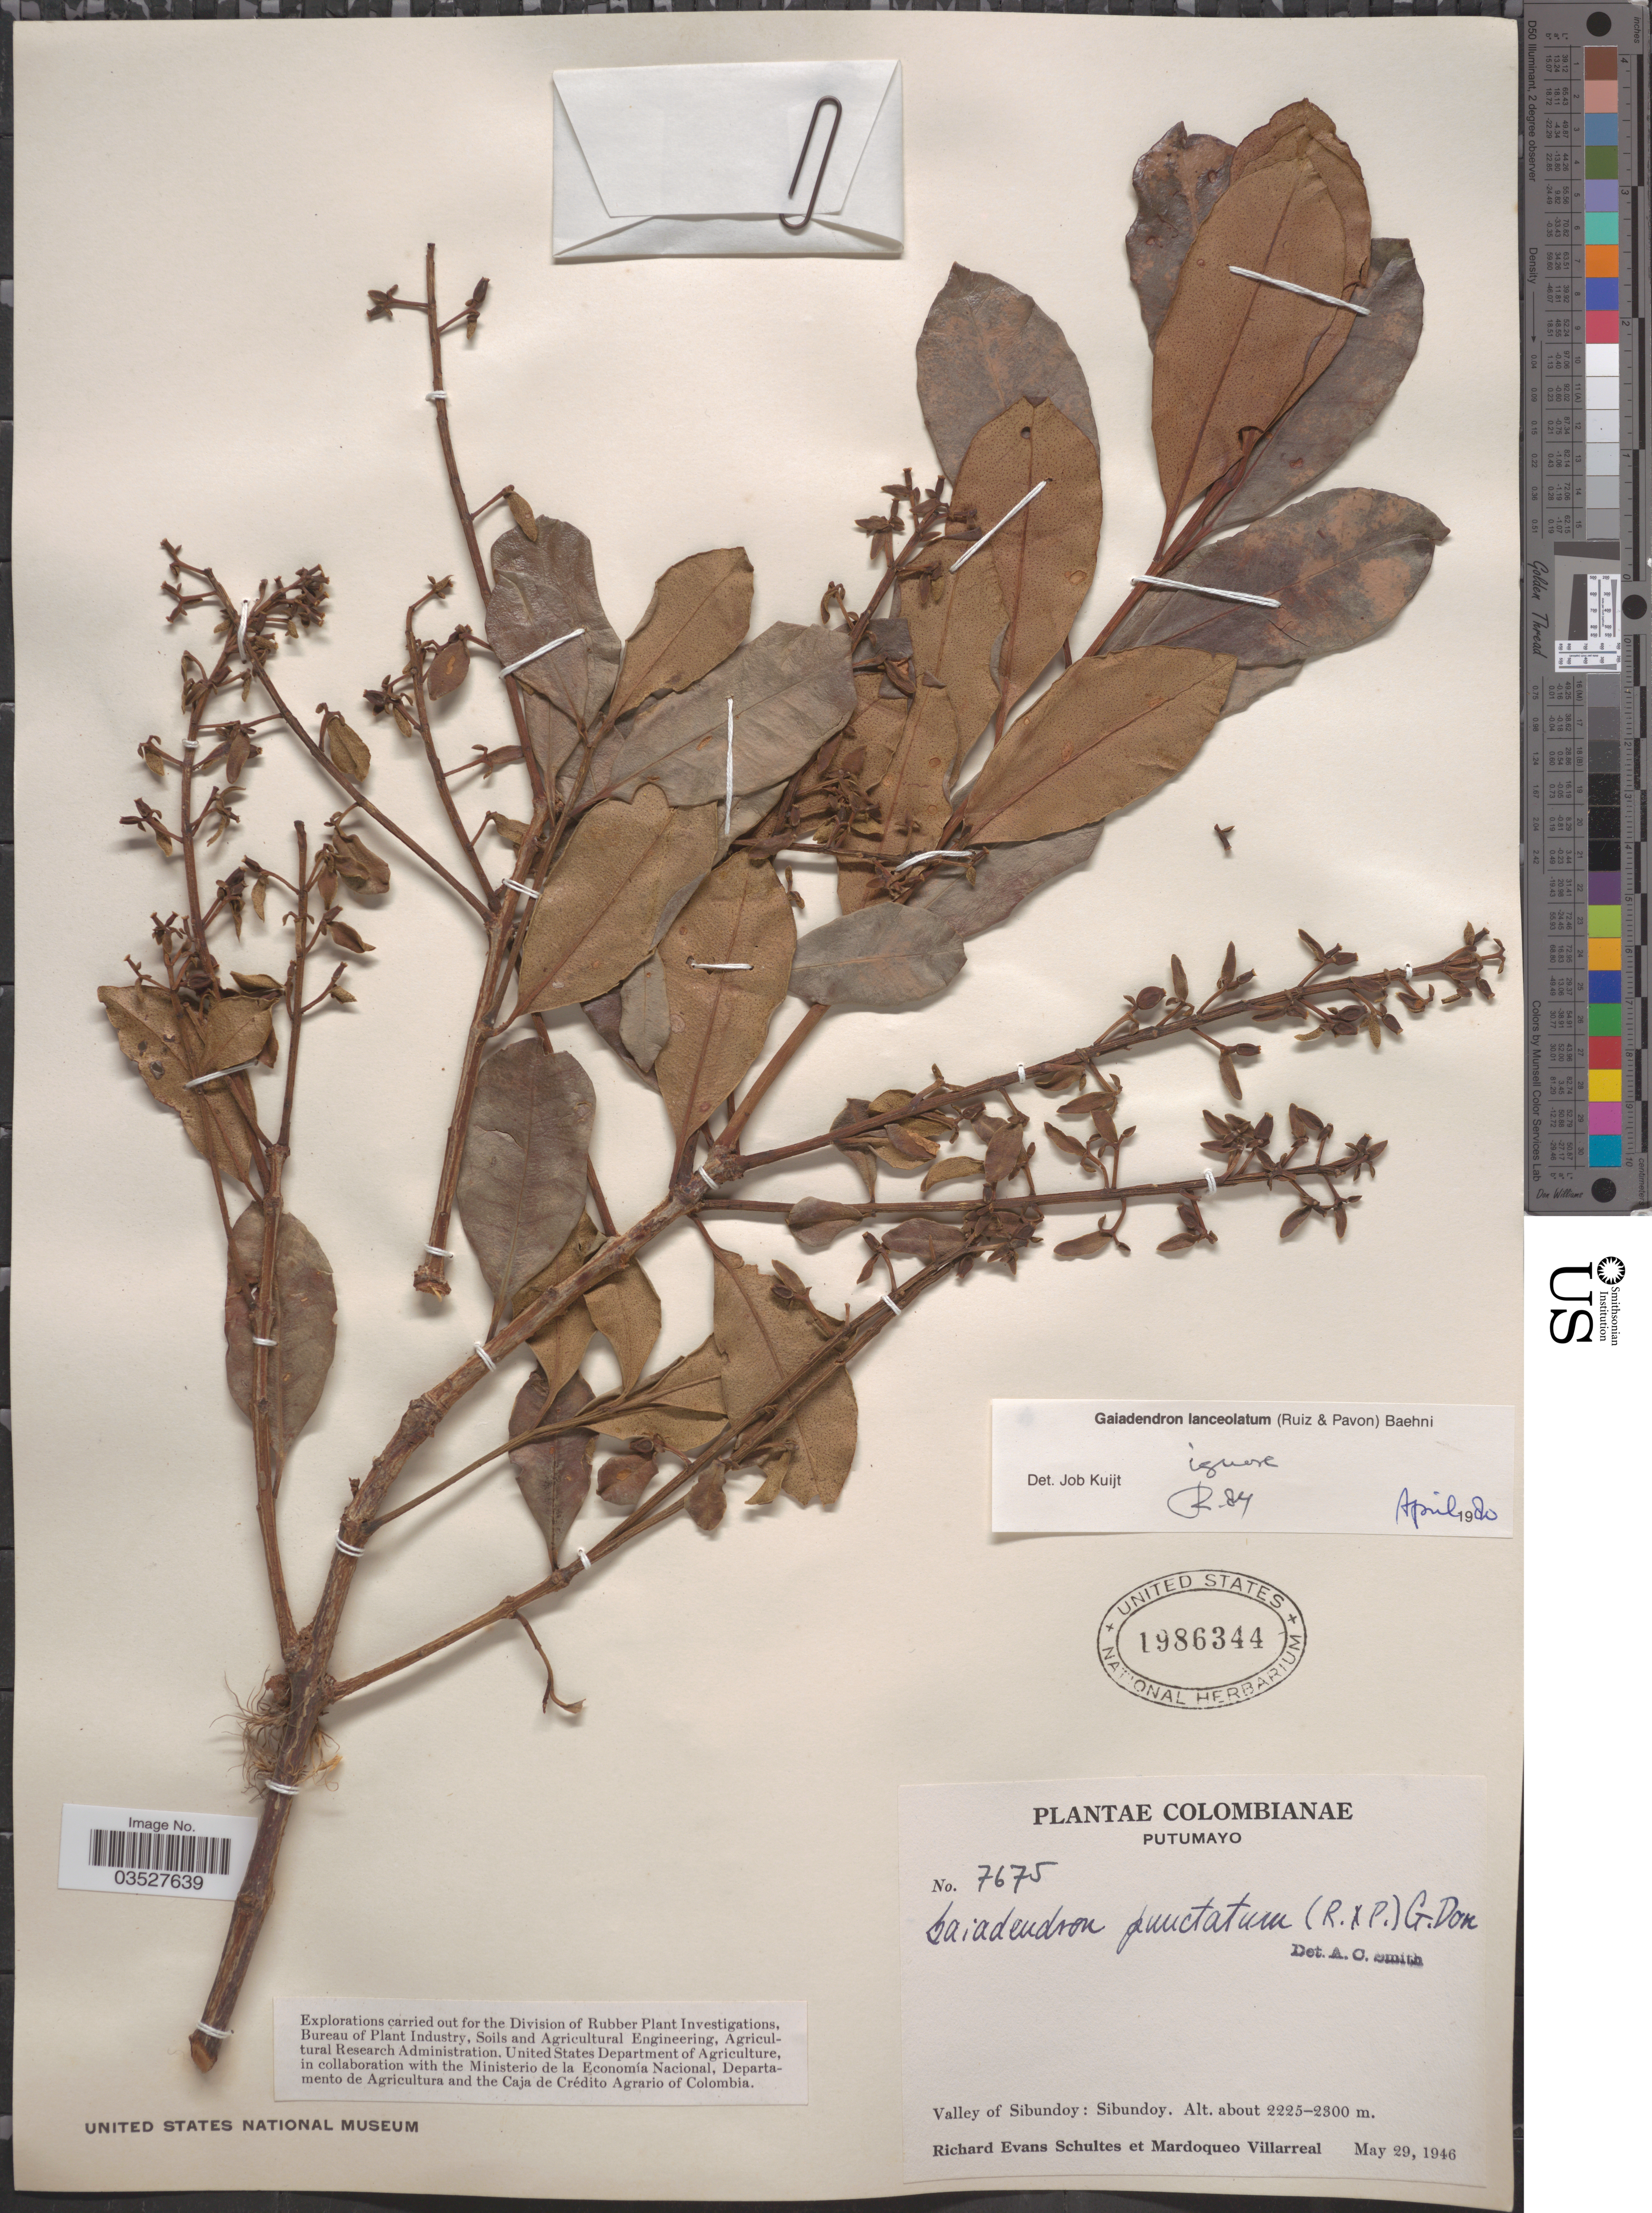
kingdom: Plantae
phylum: Tracheophyta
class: Magnoliopsida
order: Santalales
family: Loranthaceae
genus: Gaiadendron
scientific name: Gaiadendron punctatum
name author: (Ruiz & Pav.) G. Don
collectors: R. E. Schultes & M. Villarreal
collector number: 7675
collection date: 1946-05-29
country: Colombia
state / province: Putumayo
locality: Valley of Sibundoy: Sibundoy.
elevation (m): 2225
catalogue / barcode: US 1986344